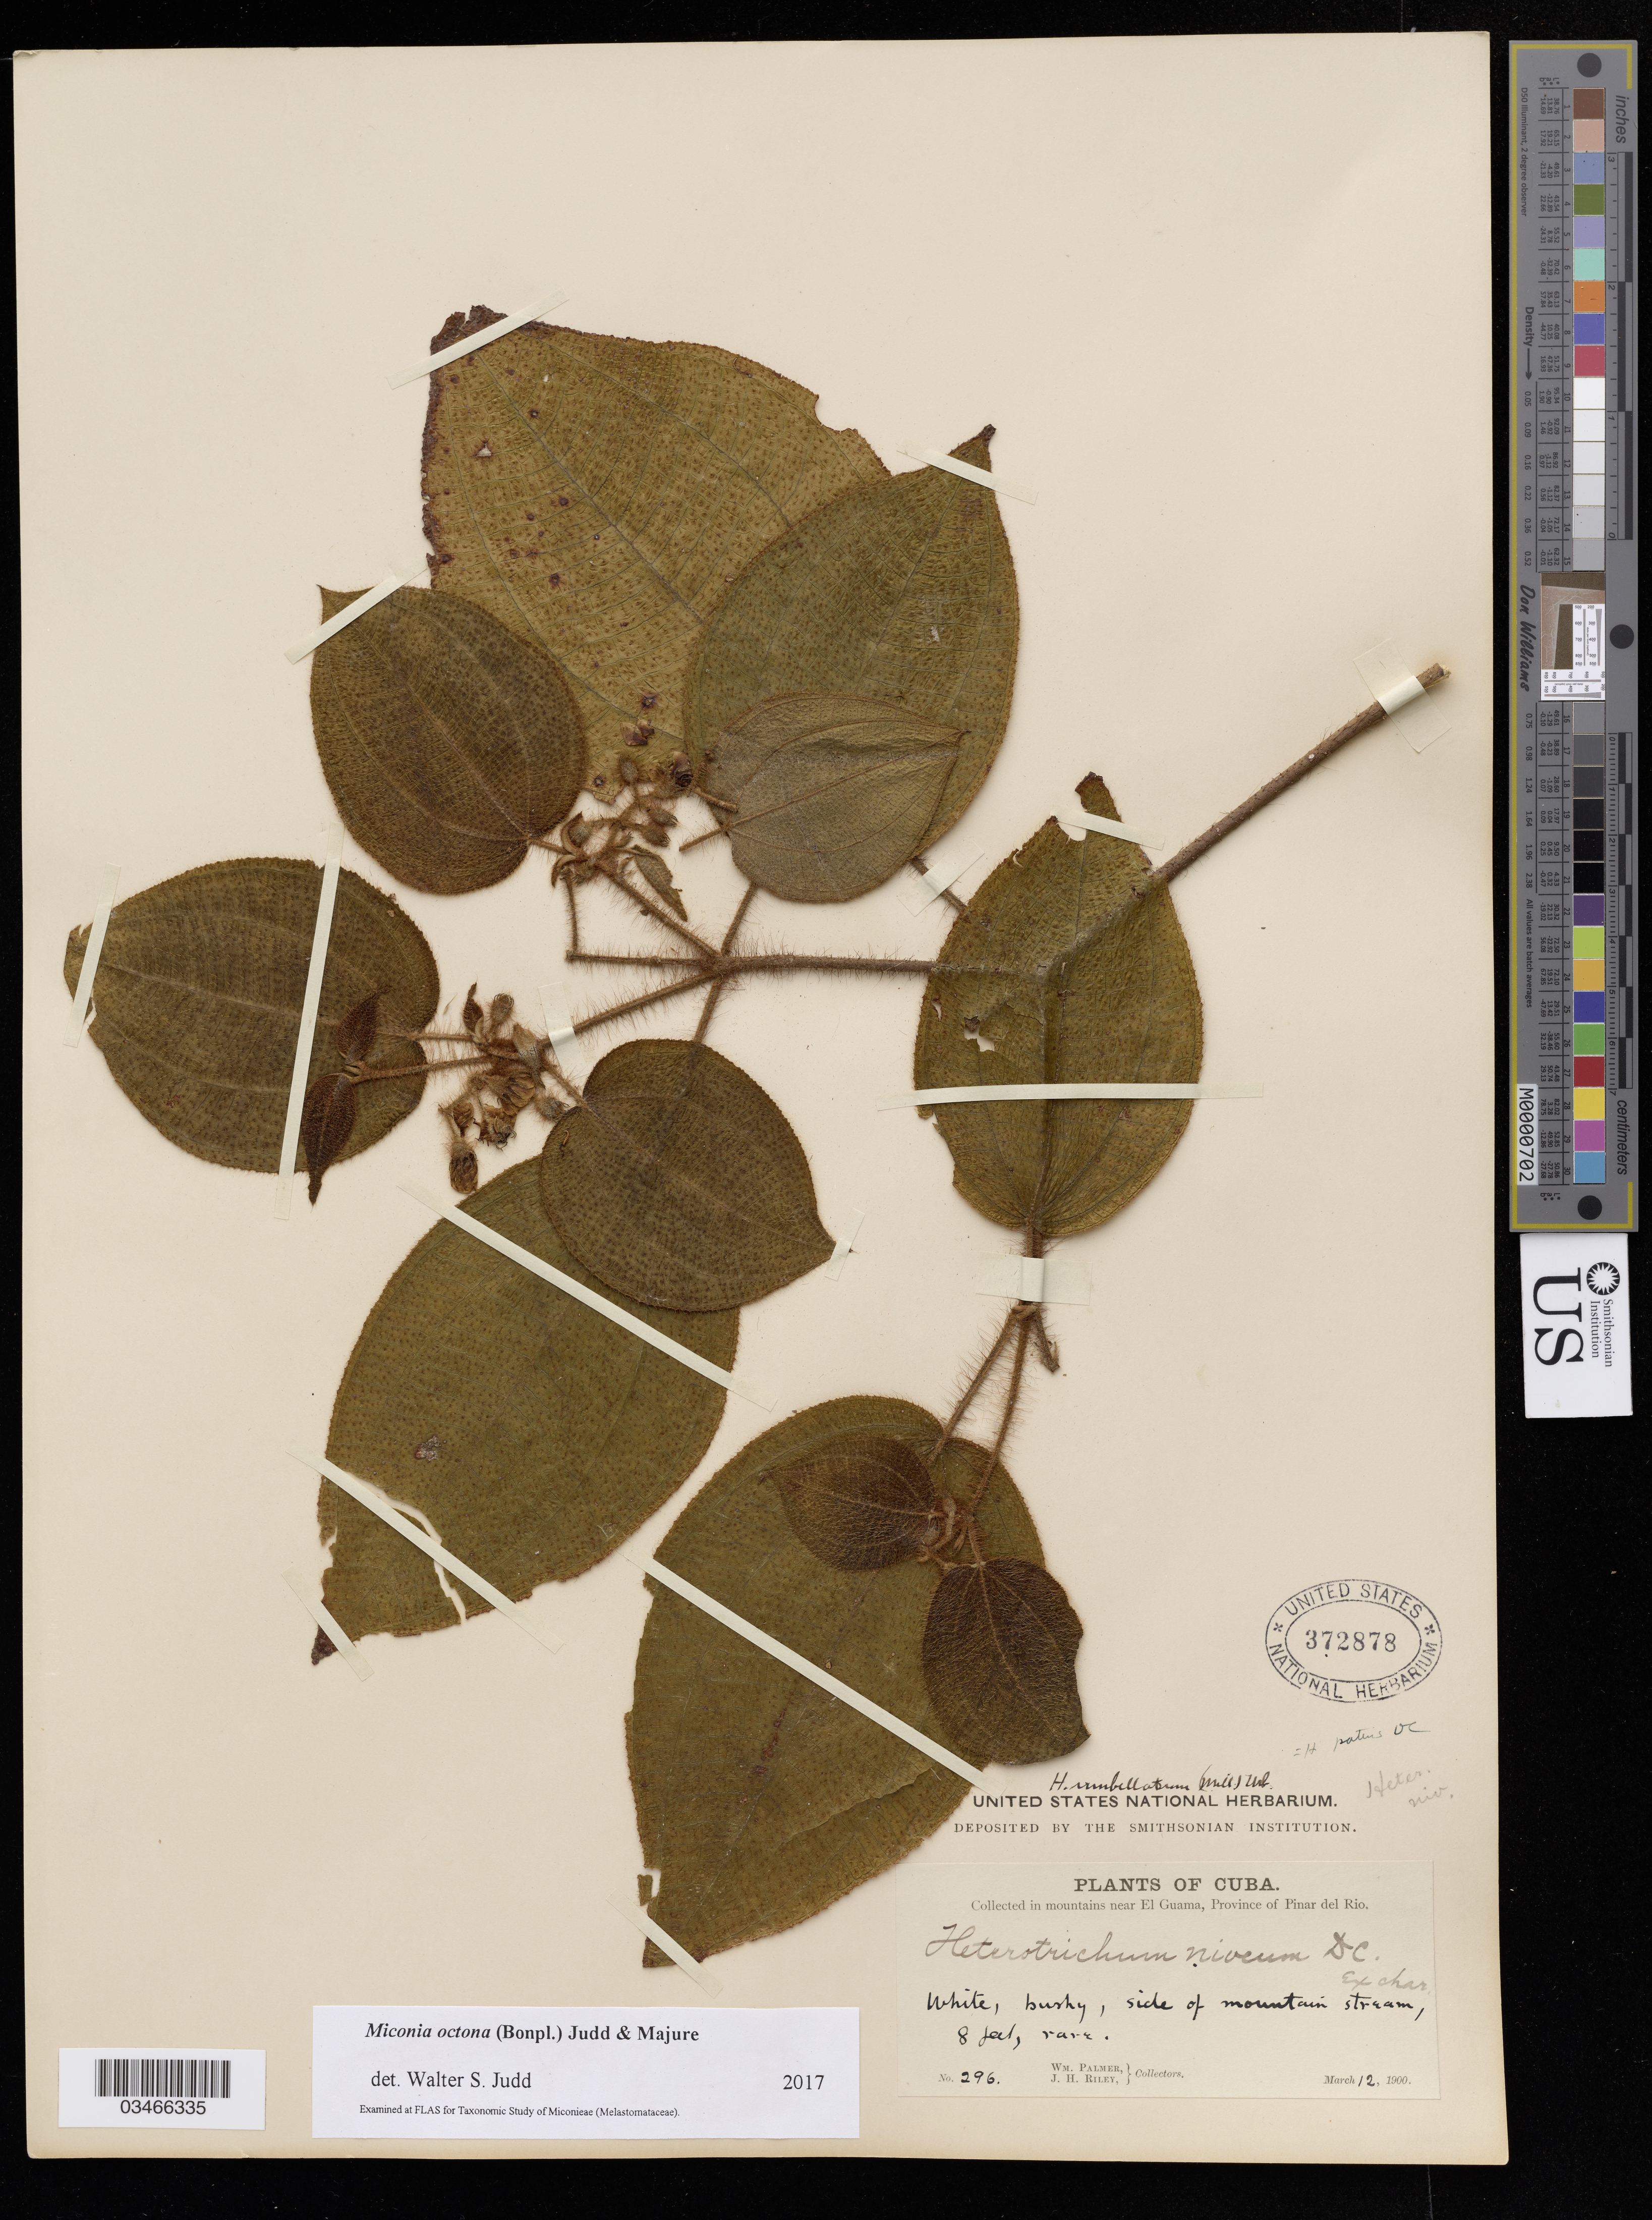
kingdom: Plantae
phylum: Tracheophyta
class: Magnoliopsida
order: Myrtales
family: Melastomataceae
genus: Miconia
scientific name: Miconia octona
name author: (Bonpl.) Judd & Majure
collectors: W. Palmer & J. H. Riley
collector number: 296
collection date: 1900-03-12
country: Cuba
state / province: Pinar del Río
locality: Mountains near El Guama. Side of mountain stream.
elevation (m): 2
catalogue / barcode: US 372878